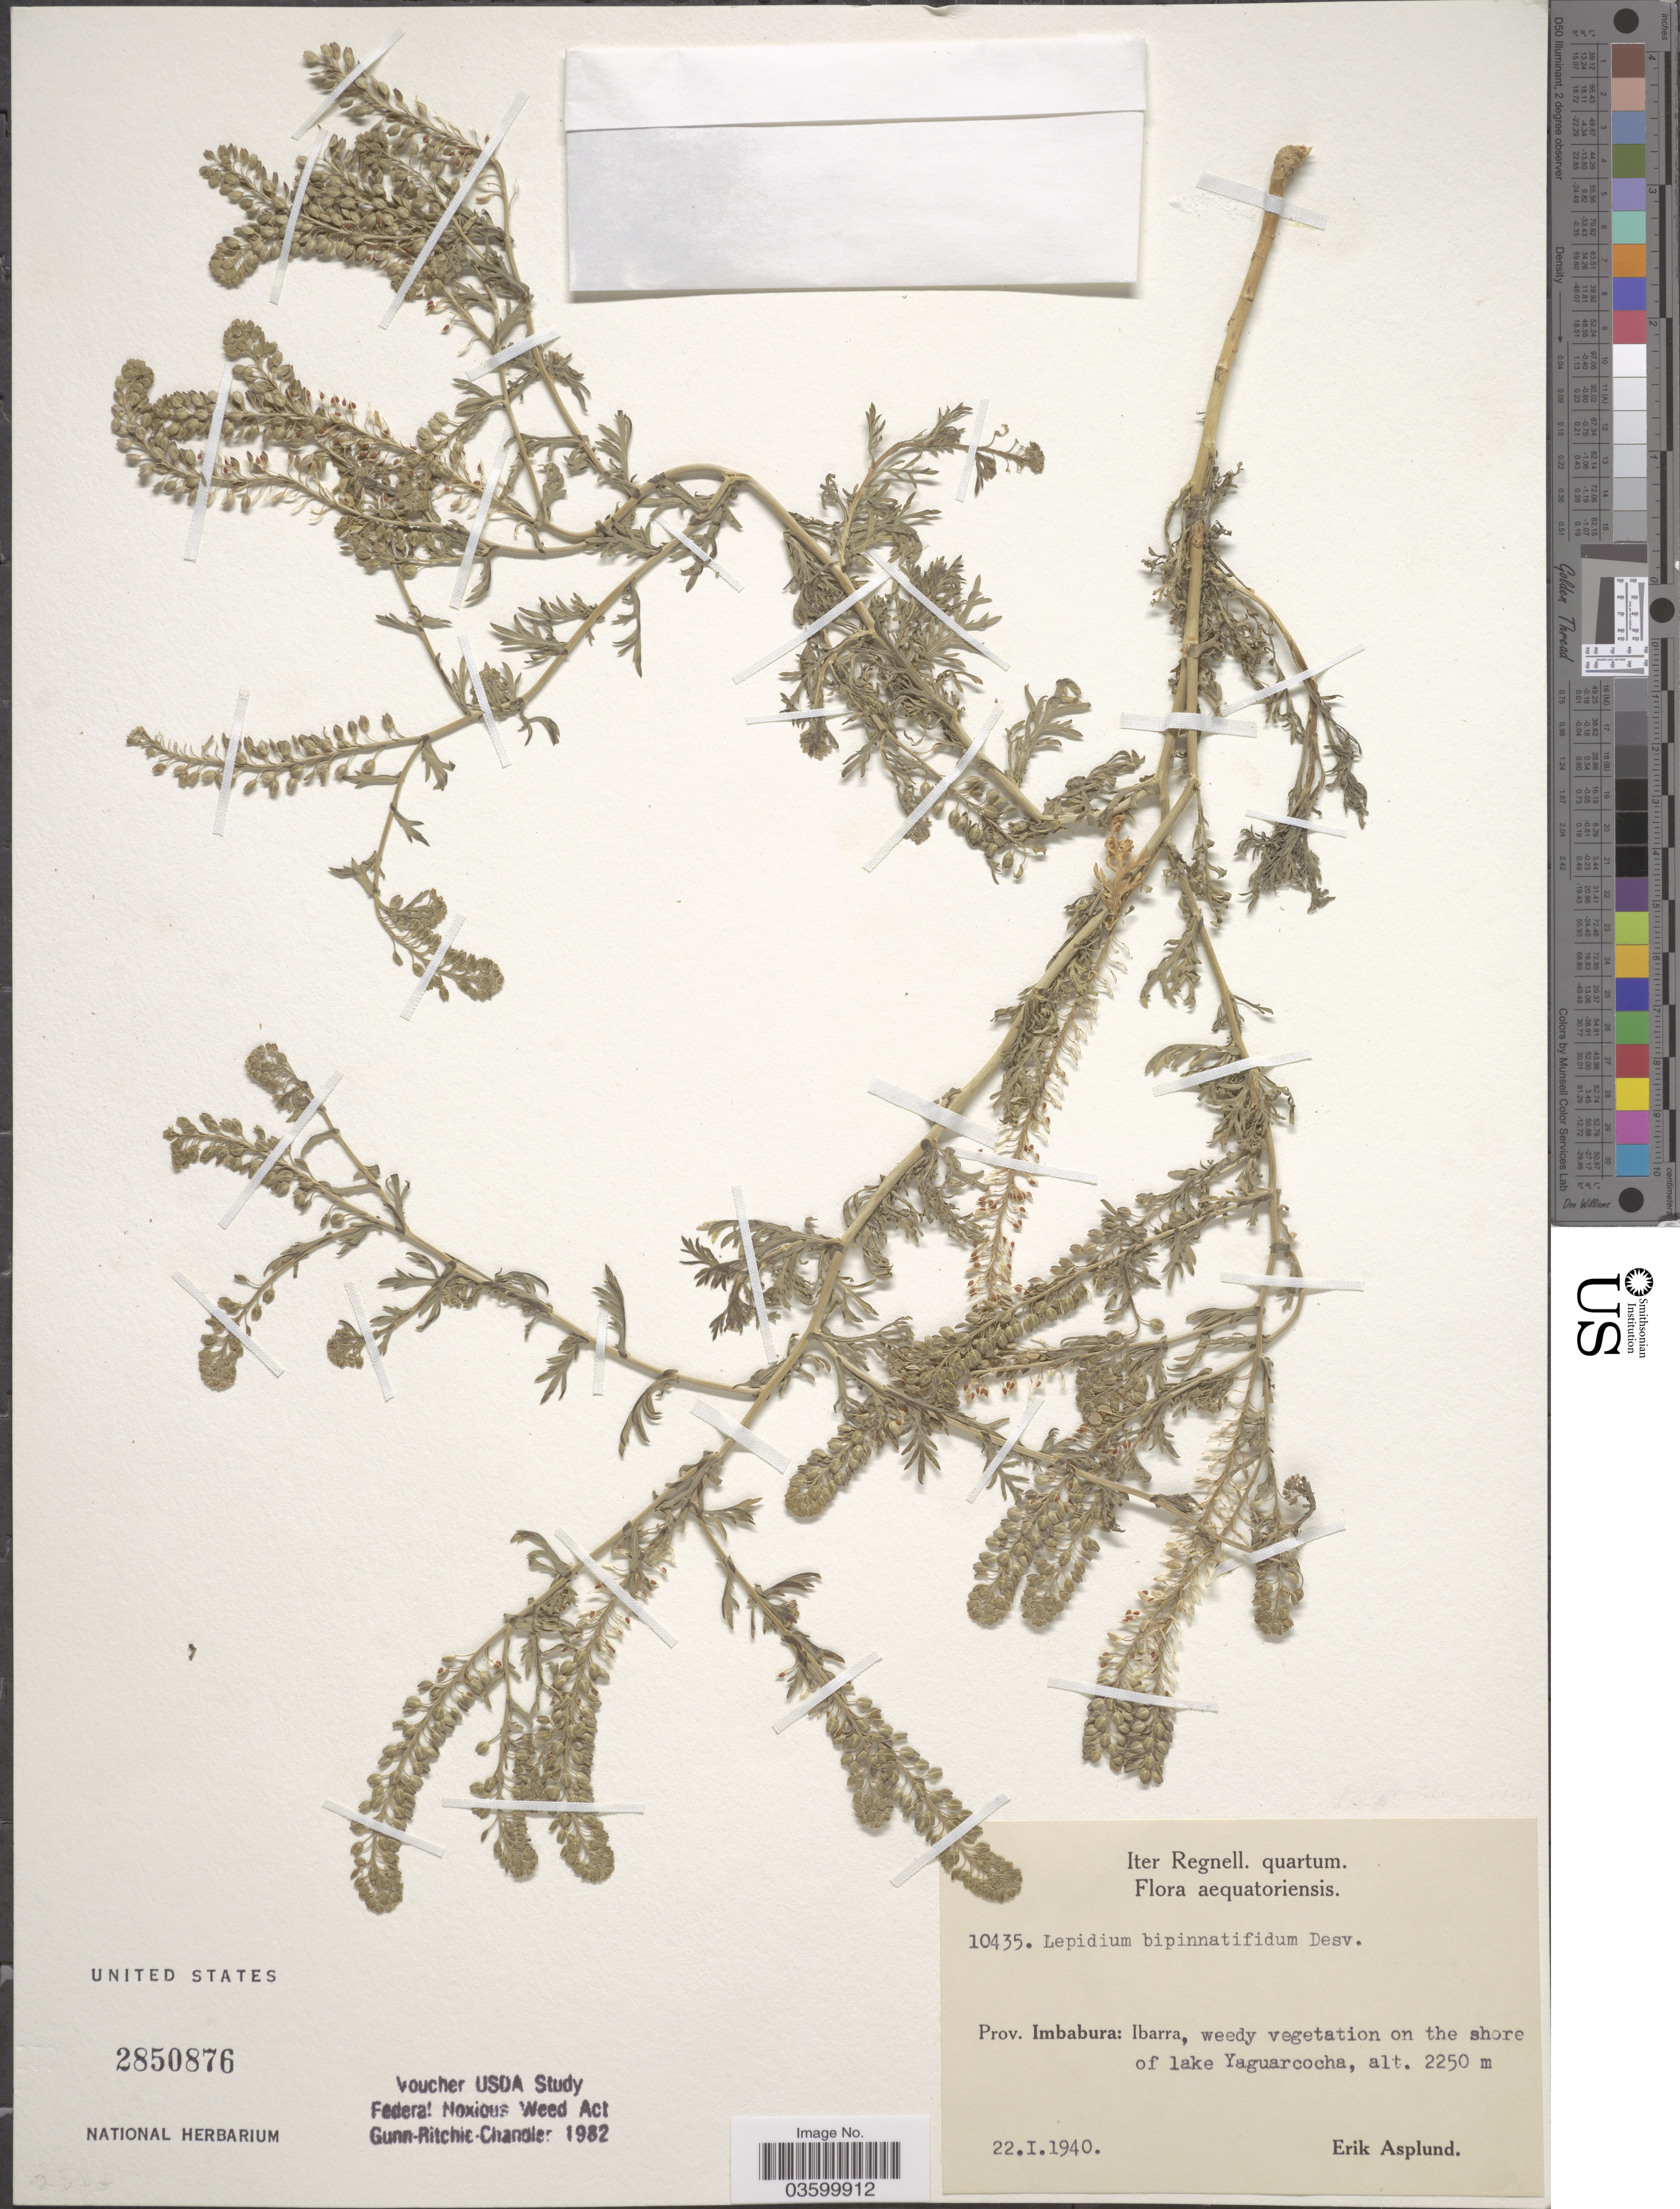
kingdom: Plantae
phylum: Tracheophyta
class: Magnoliopsida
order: Brassicales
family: Brassicaceae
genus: Lepidium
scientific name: Lepidium bipinnatifidum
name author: Desv.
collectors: E. Asplund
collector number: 10435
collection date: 1940-01-22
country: Ecuador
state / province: Imbabura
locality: Ibarra, on the shore of lake Yaguarcocha.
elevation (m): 2250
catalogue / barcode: US 2850876